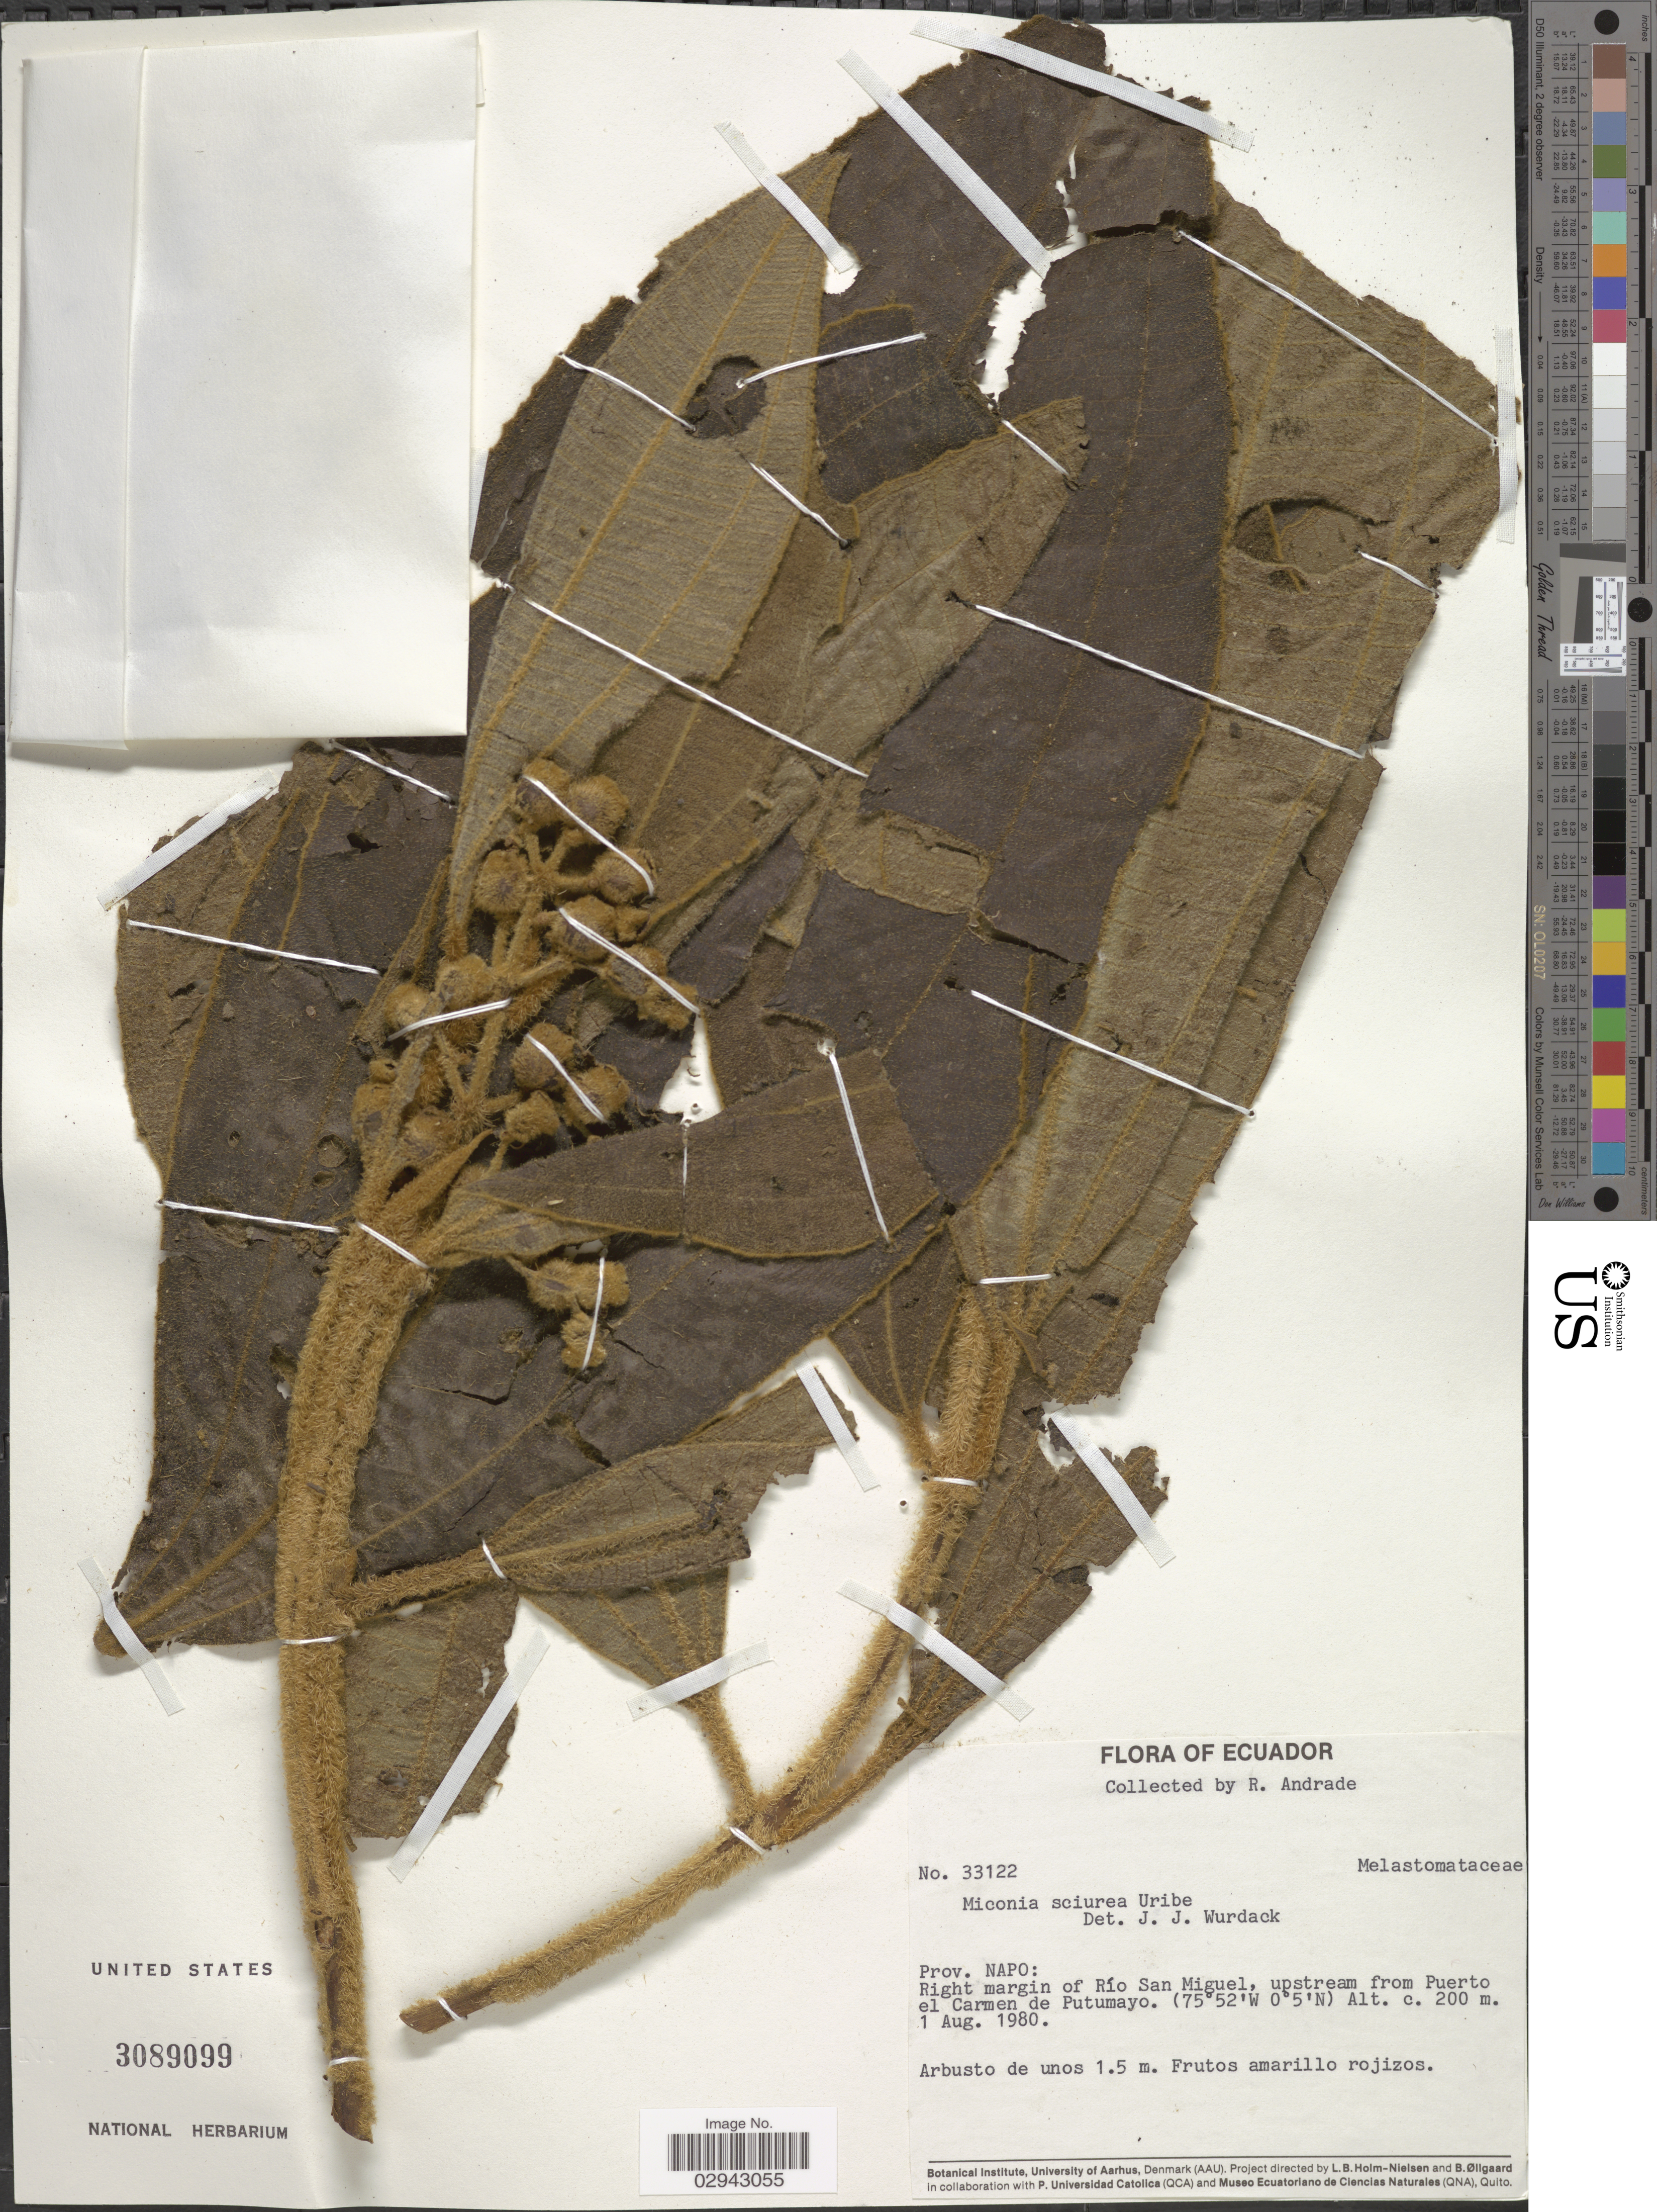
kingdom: Plantae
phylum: Tracheophyta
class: Magnoliopsida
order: Myrtales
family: Melastomataceae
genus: Miconia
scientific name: Miconia sciurea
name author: L. Uribe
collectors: R. Andrade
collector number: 33122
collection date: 1980-08-01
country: Ecuador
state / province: Napo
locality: Right margin of Río San Miguel, upstream from Puerto el Carmen de Putumayo.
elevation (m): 200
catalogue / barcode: US 3089099